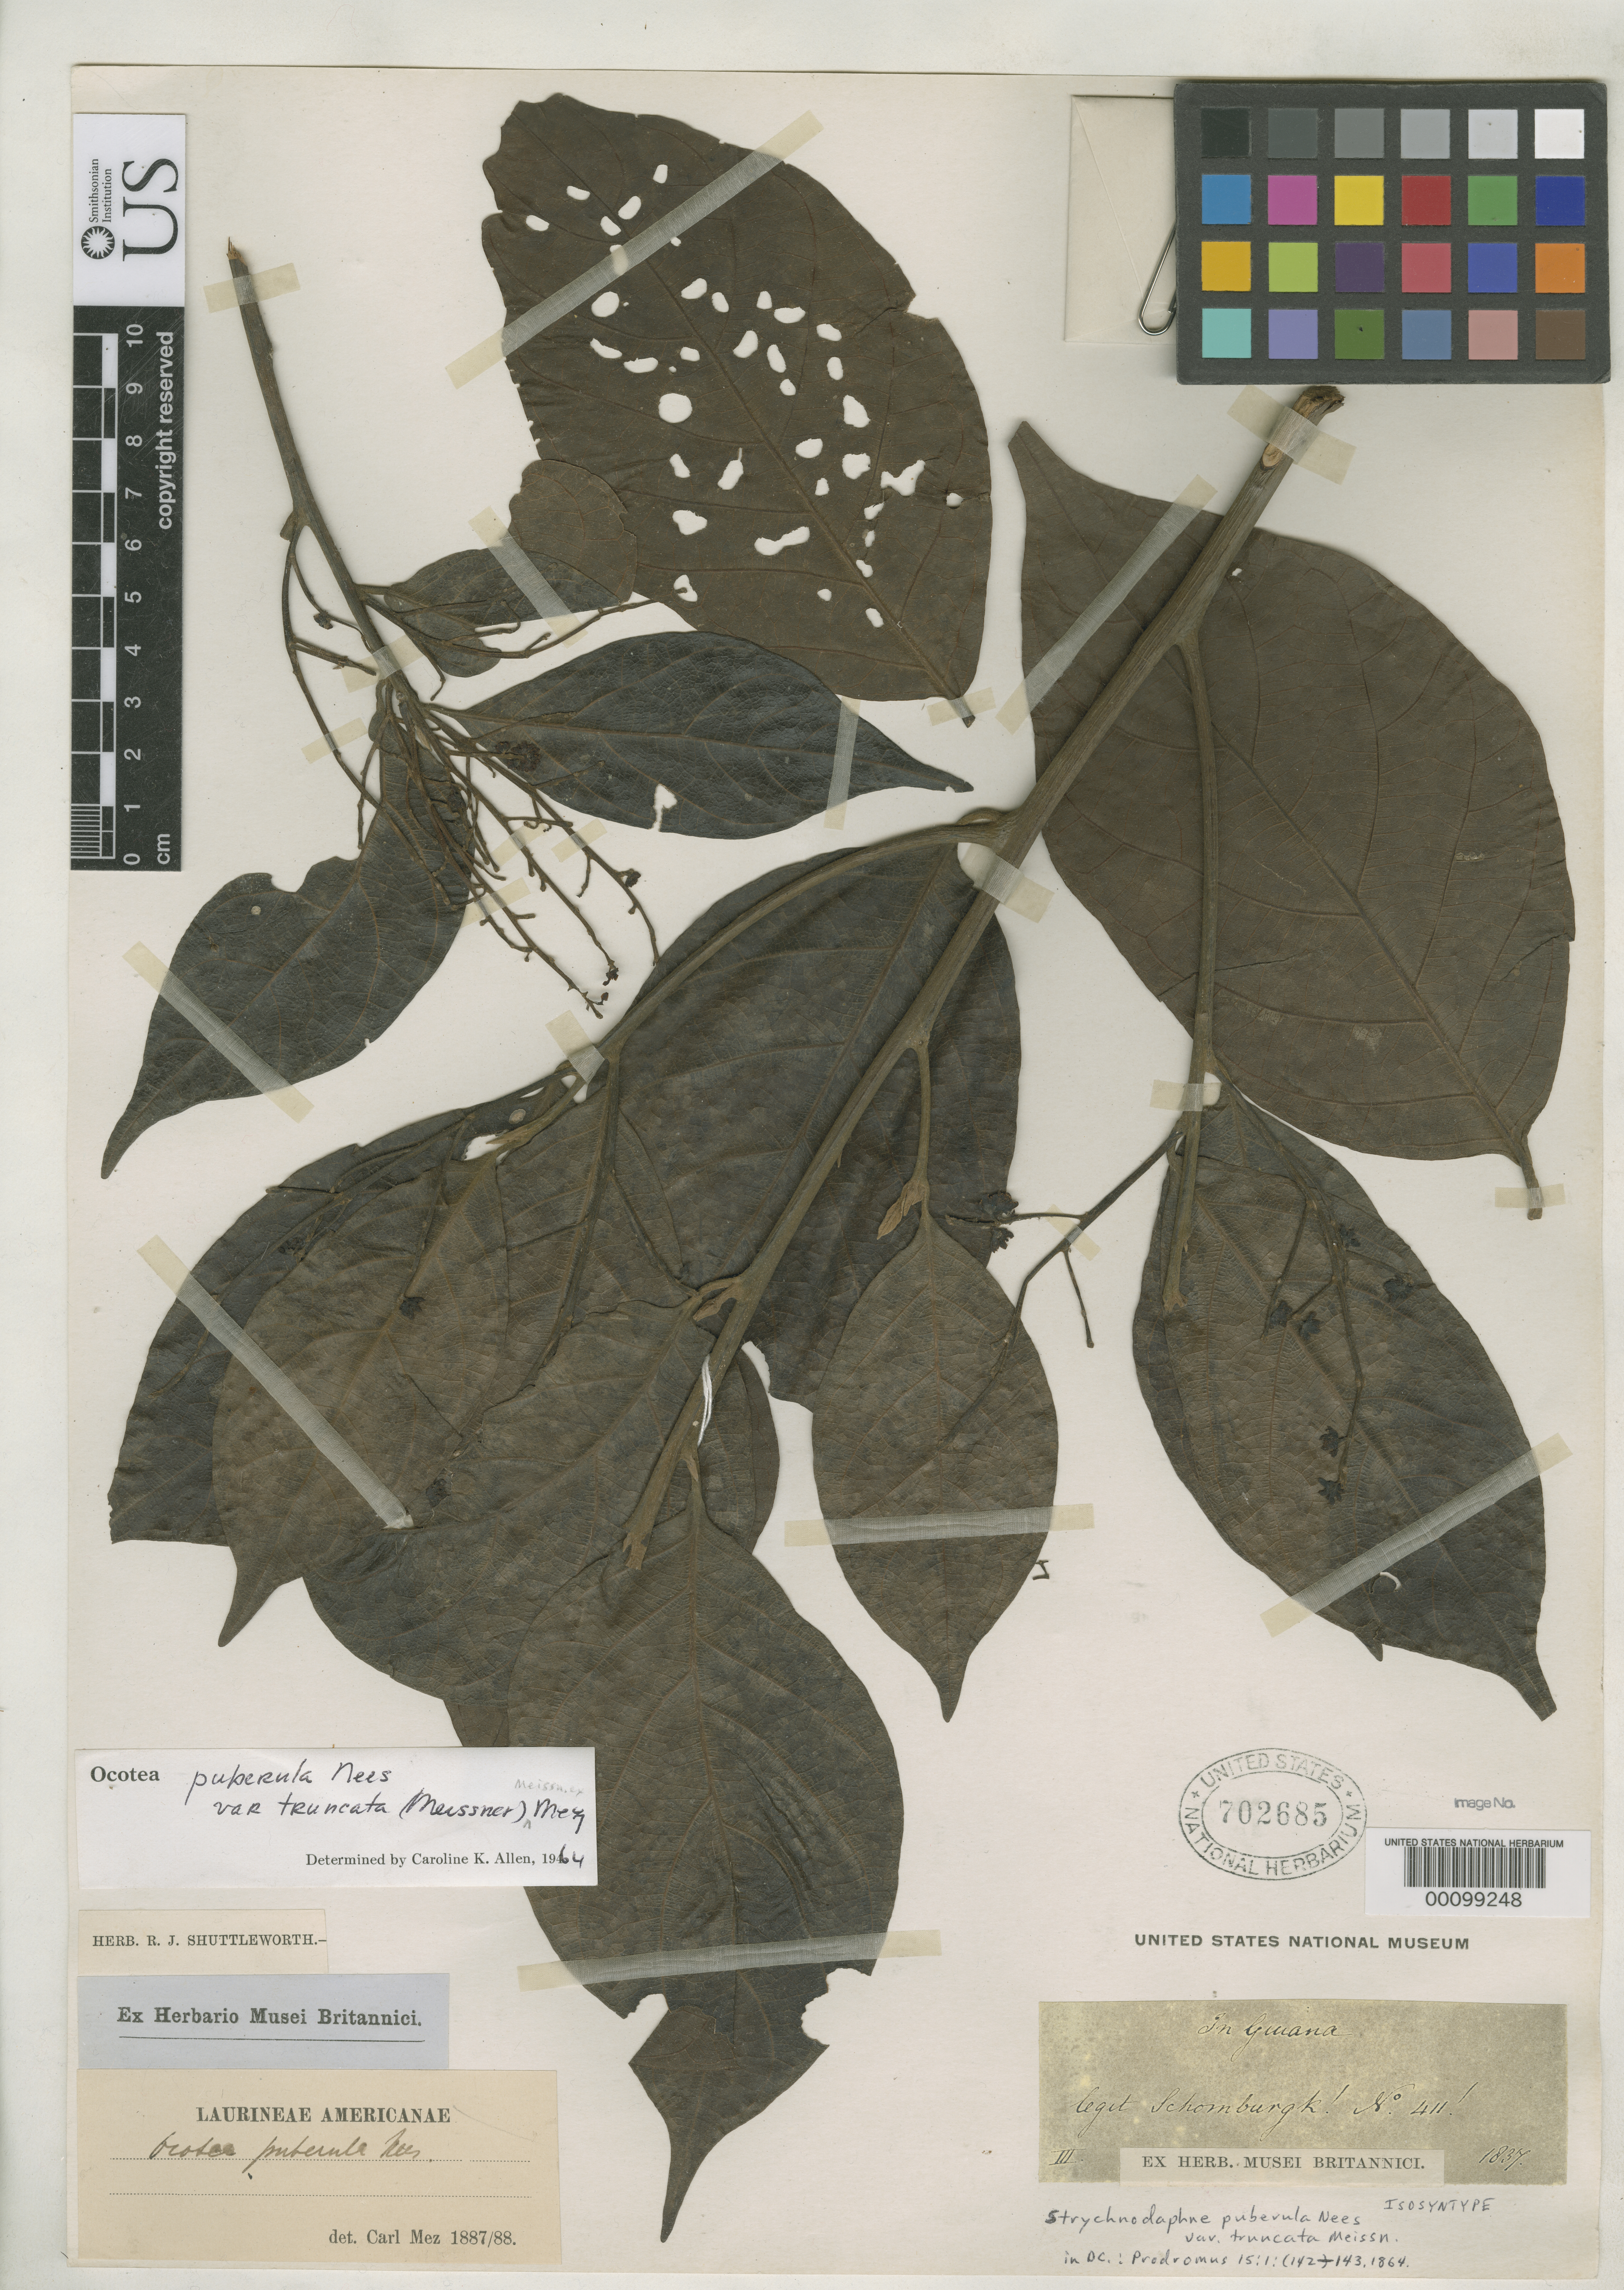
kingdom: Plantae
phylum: Tracheophyta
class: Magnoliopsida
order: Laurales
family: Lauraceae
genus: Strychnodaphne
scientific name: Strychnodaphne puberula var. truncata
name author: Meisn. in DC.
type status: Isosyntype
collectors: R. H. Schomburgk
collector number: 411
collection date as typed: Mar 1837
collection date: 1837-03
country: Guyana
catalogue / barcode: US 702685